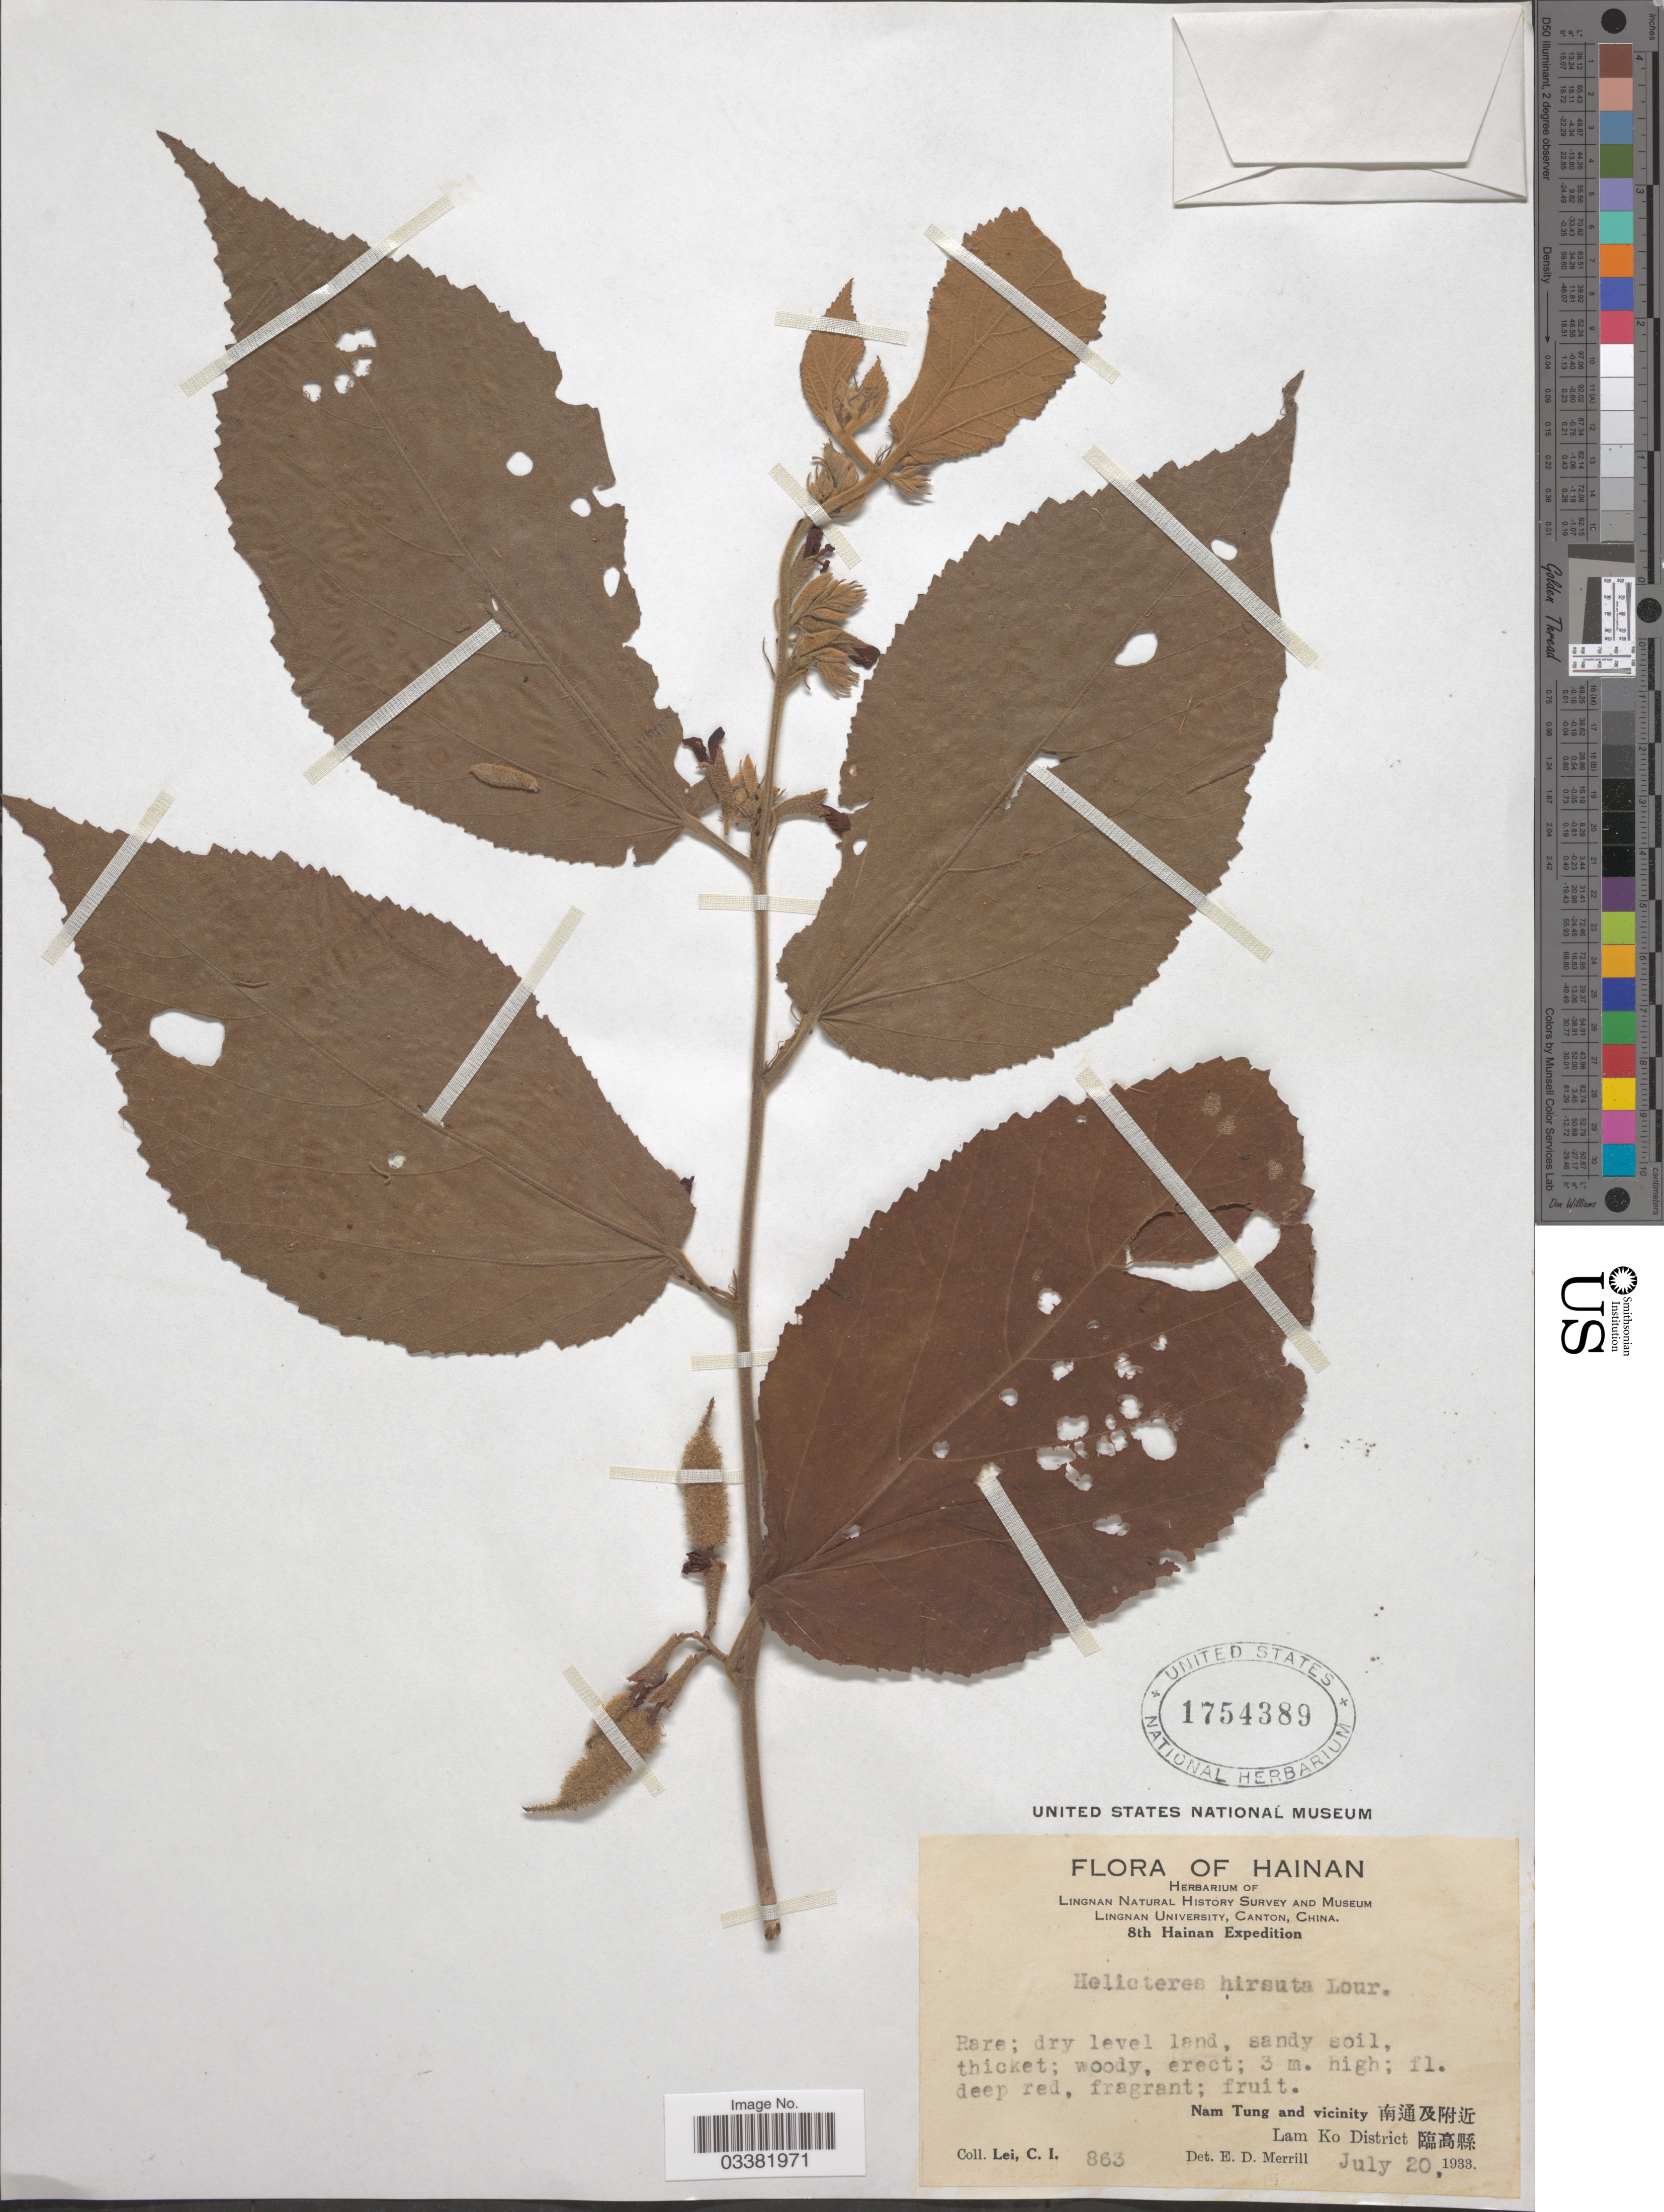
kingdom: Plantae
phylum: Tracheophyta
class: Magnoliopsida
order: Malvales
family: Malvaceae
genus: Helicteres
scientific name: Helicteres hirsuta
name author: Lour.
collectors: C. I. Lei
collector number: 863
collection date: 1933-07-20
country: China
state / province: Hainan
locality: Nam Tung and vicinity X. Lam Ko District X.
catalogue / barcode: US 1754389